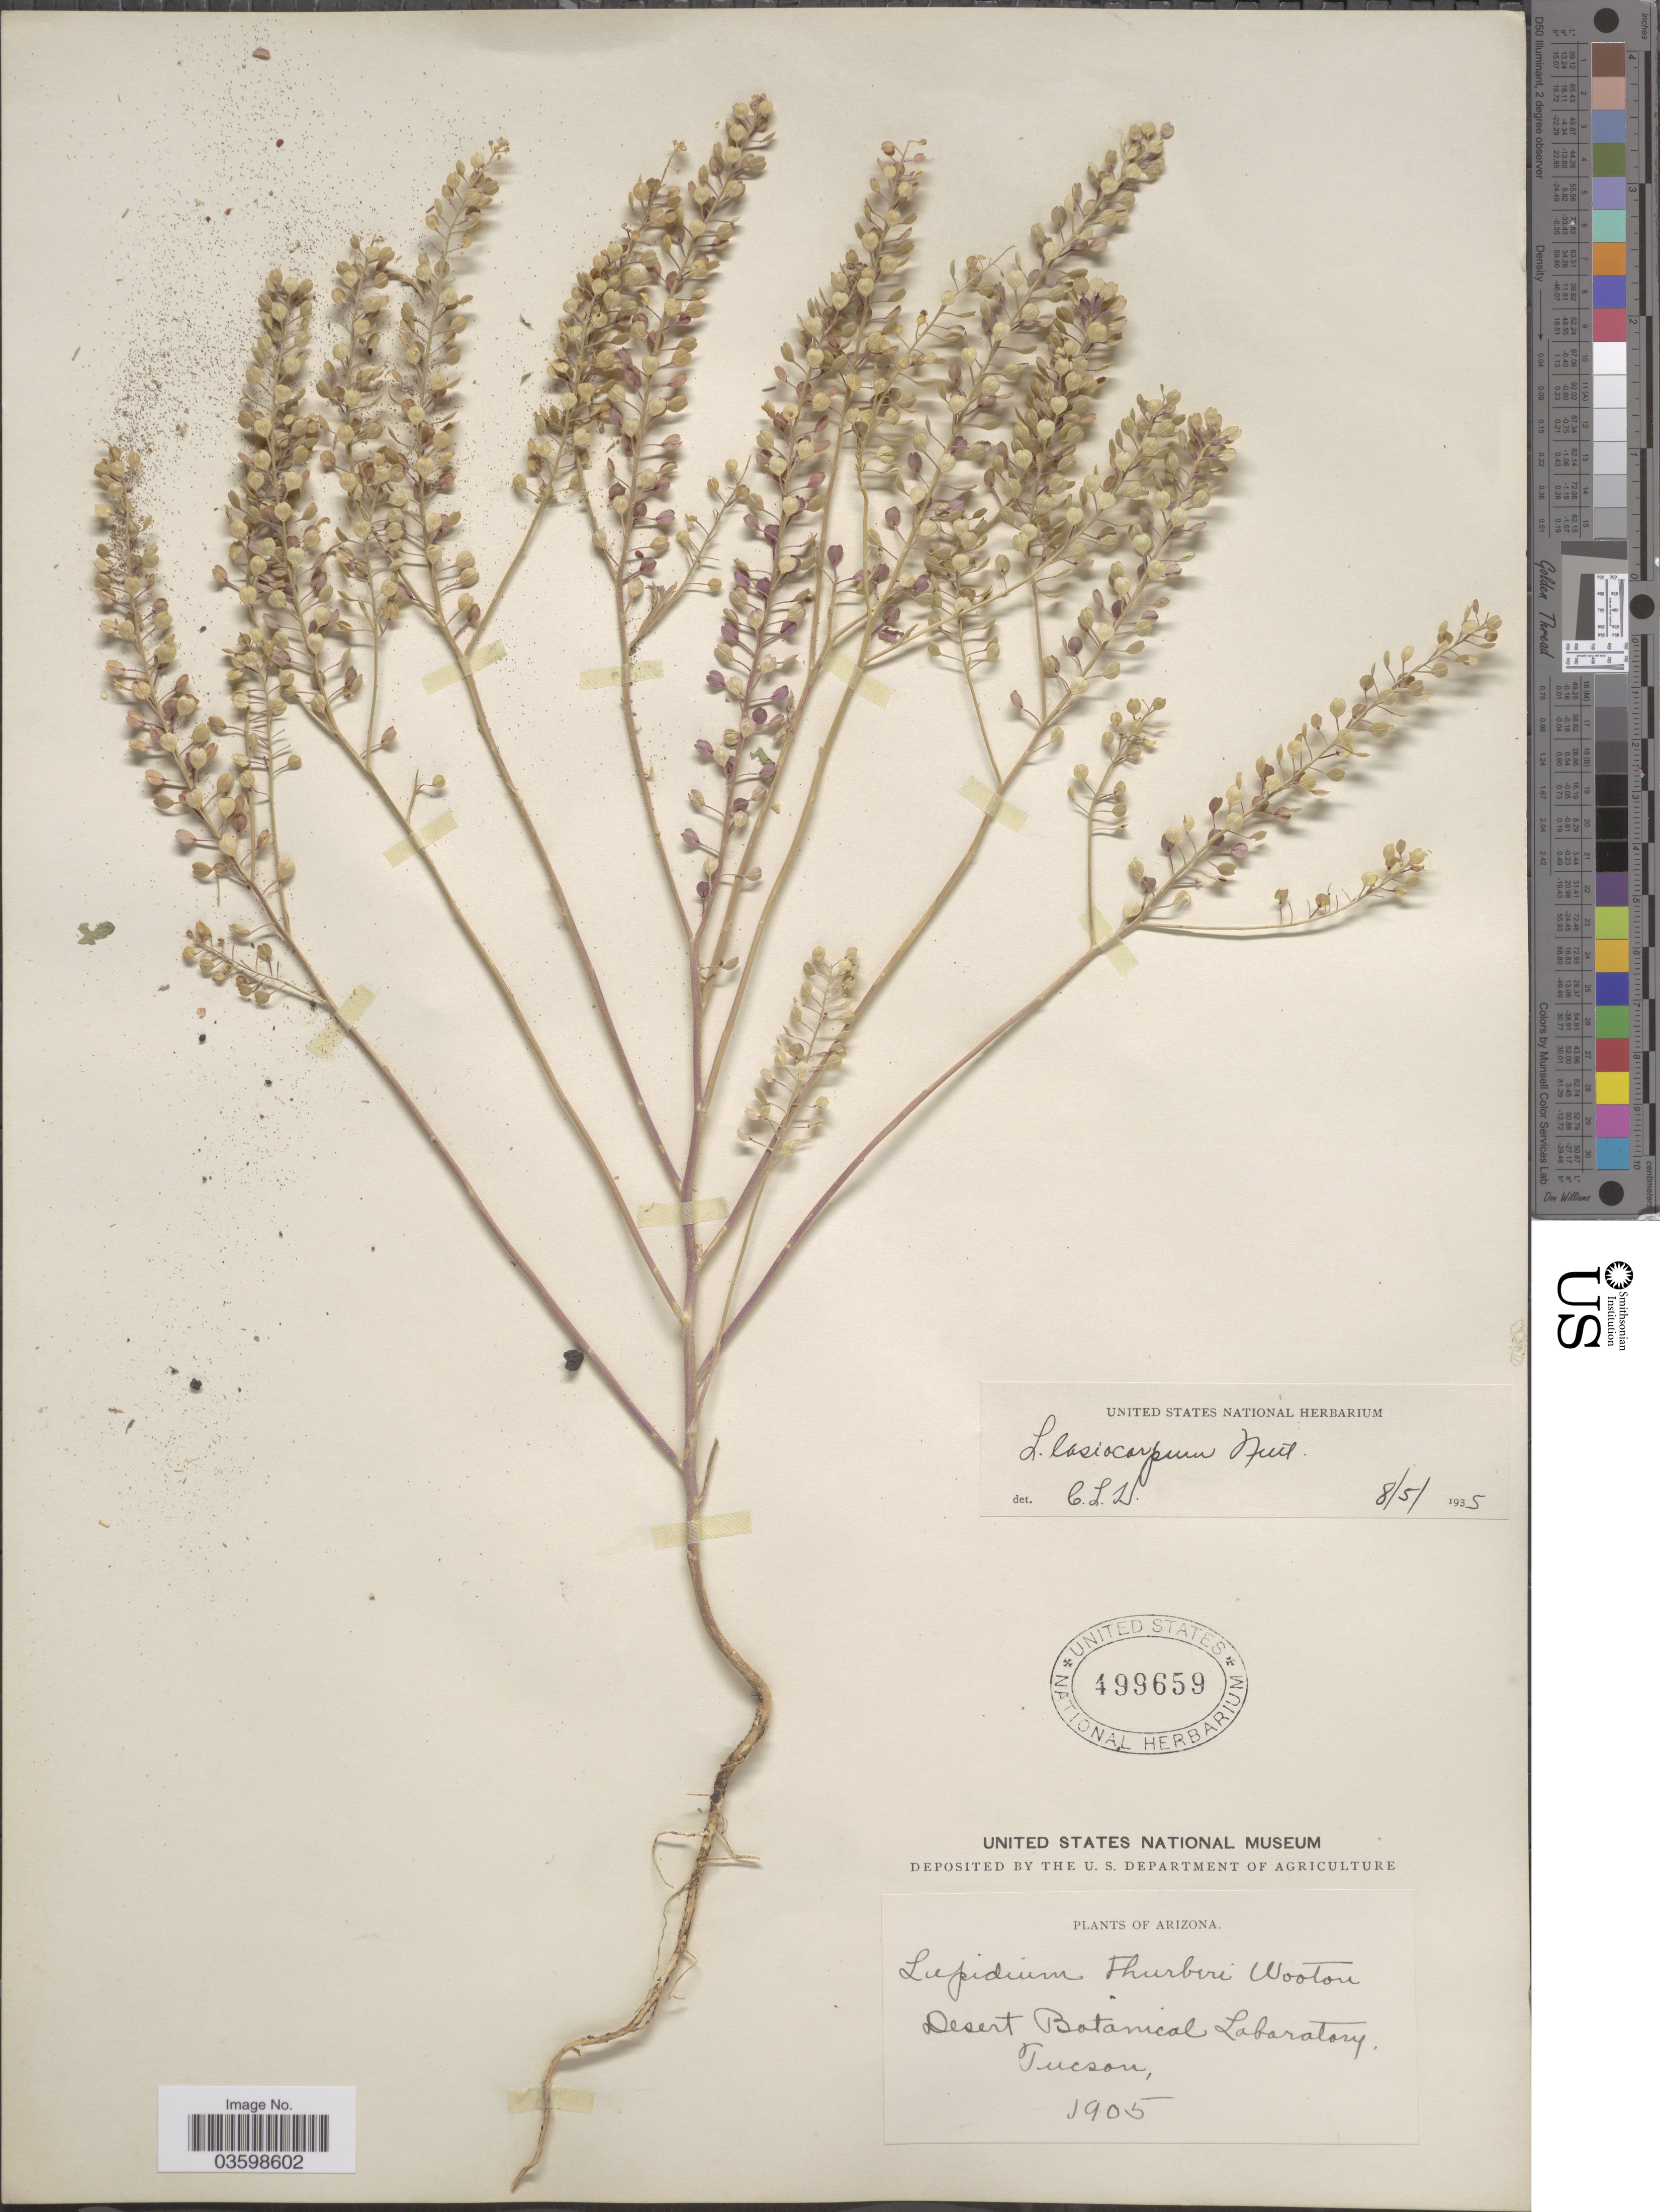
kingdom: Plantae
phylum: Tracheophyta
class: Magnoliopsida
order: Brassicales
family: Brassicaceae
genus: Lepidium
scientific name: Lepidium lasiocarpum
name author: Nutt.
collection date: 1905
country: United States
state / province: Arizona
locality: Desert Botanical Laboratory, Tucson.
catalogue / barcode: US 499659